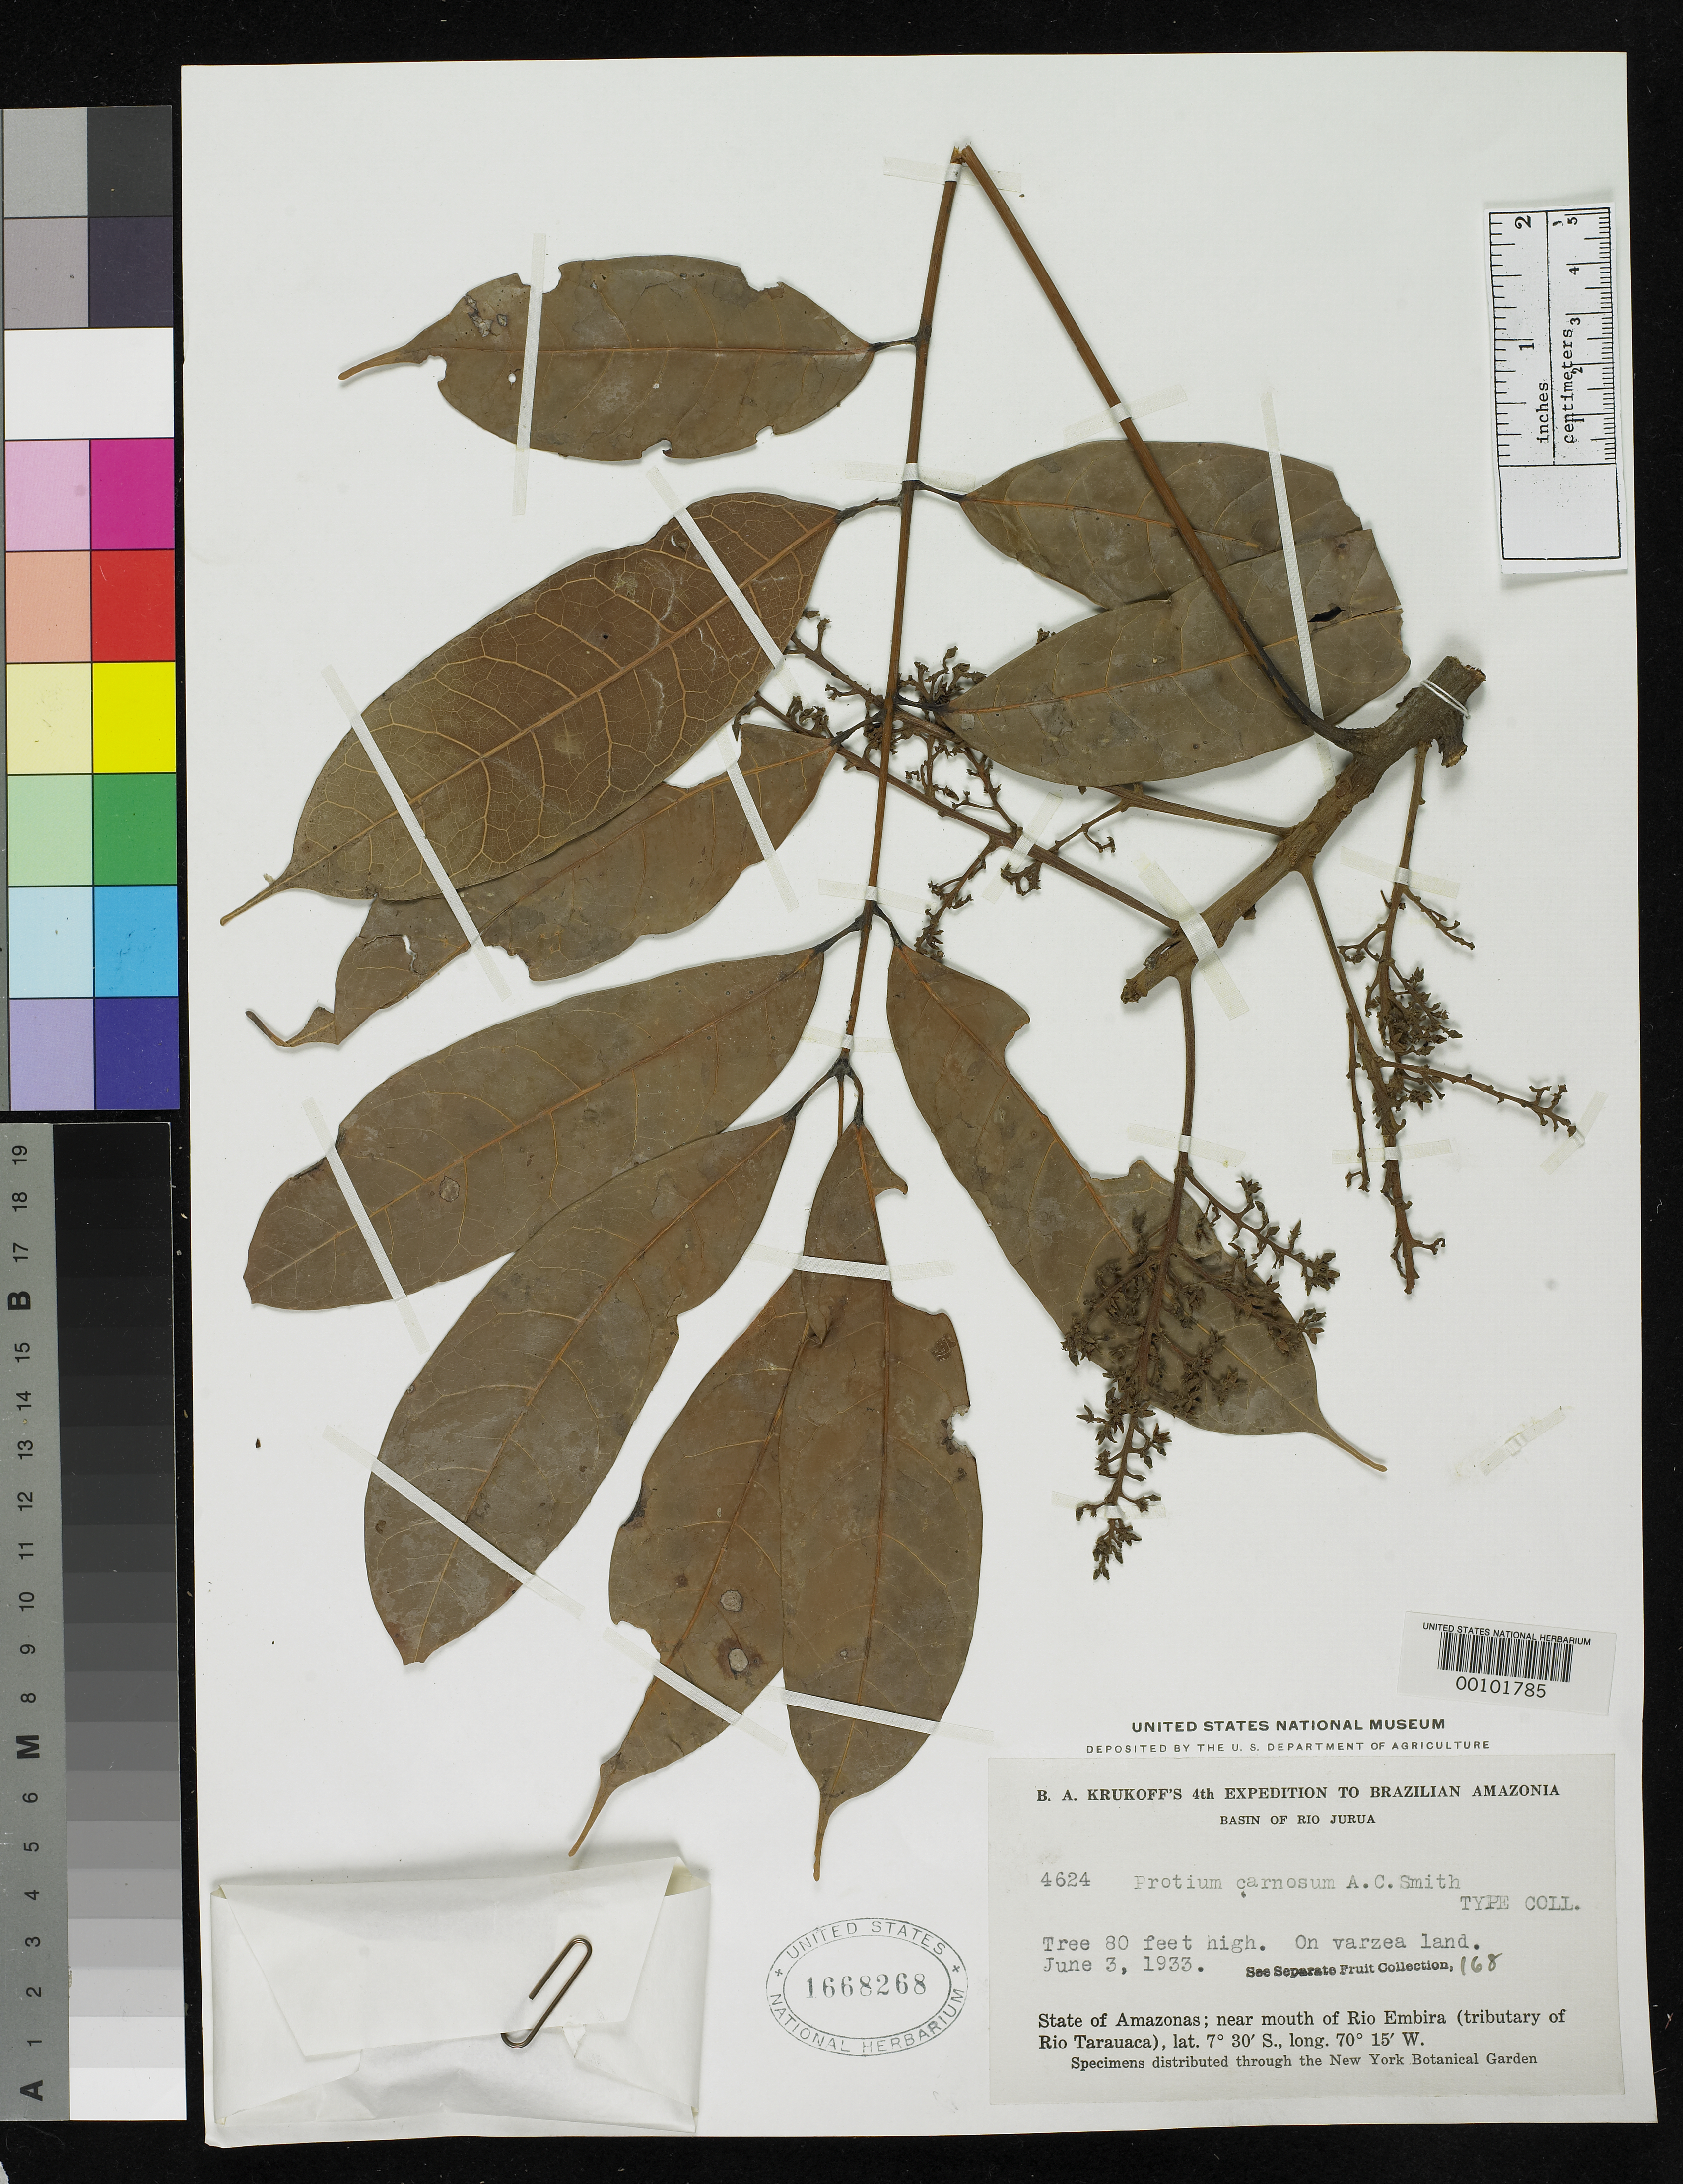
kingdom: Plantae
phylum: Tracheophyta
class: Magnoliopsida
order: Sapindales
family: Burseraceae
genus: Protium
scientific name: Protium carnosum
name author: A.C. Sm.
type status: Isotype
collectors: B. A. Krukoff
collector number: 4624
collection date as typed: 03 Jun 1933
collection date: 1933-06-03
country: Brazil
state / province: Amazonas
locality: Near mouth of Rio Embira.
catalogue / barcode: US 1668268